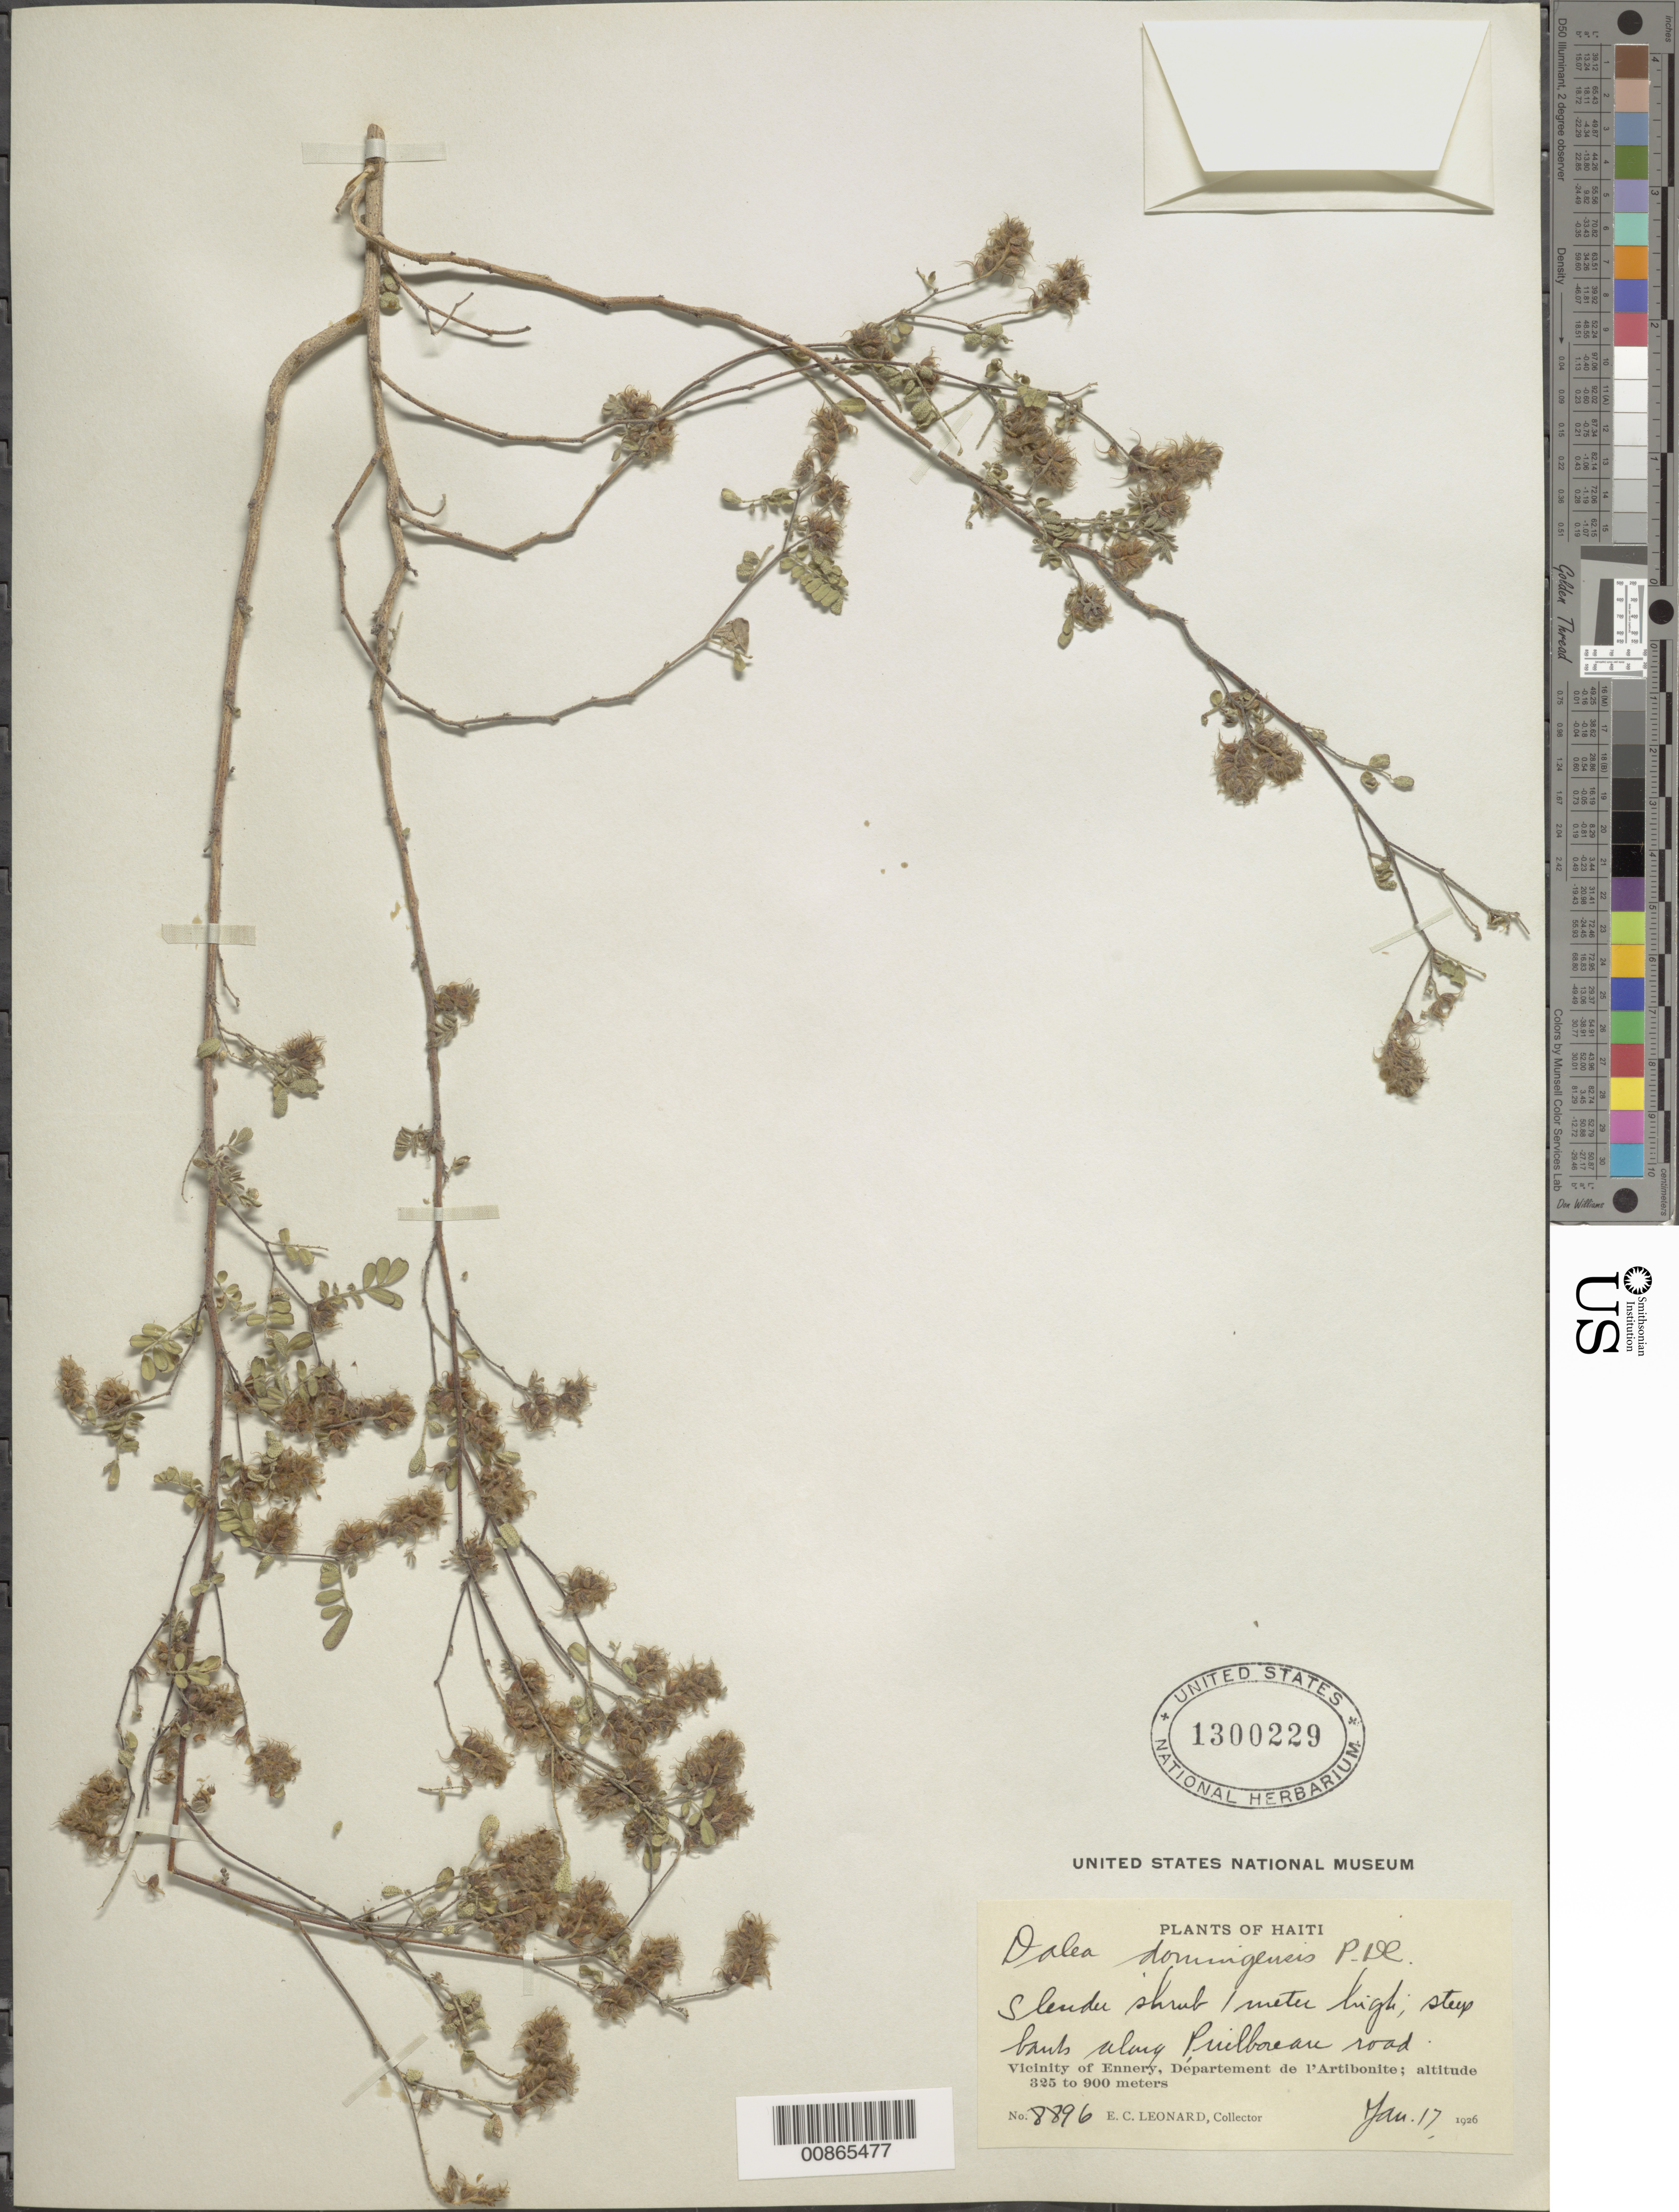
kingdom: Plantae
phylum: Tracheophyta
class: Magnoliopsida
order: Fabales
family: Fabaceae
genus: Dalea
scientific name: Dalea carthagenensis var. carthagenensis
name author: (Jacq.) J.F. Macbr.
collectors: E. C. Leonard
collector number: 8896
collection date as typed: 17 Jan 1926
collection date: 1926-01-17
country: Haiti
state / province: Artibonite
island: Hispaniola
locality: Vicinity of Ennery. Along Puilboreau road.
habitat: Steep bank along road.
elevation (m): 325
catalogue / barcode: US 1300229